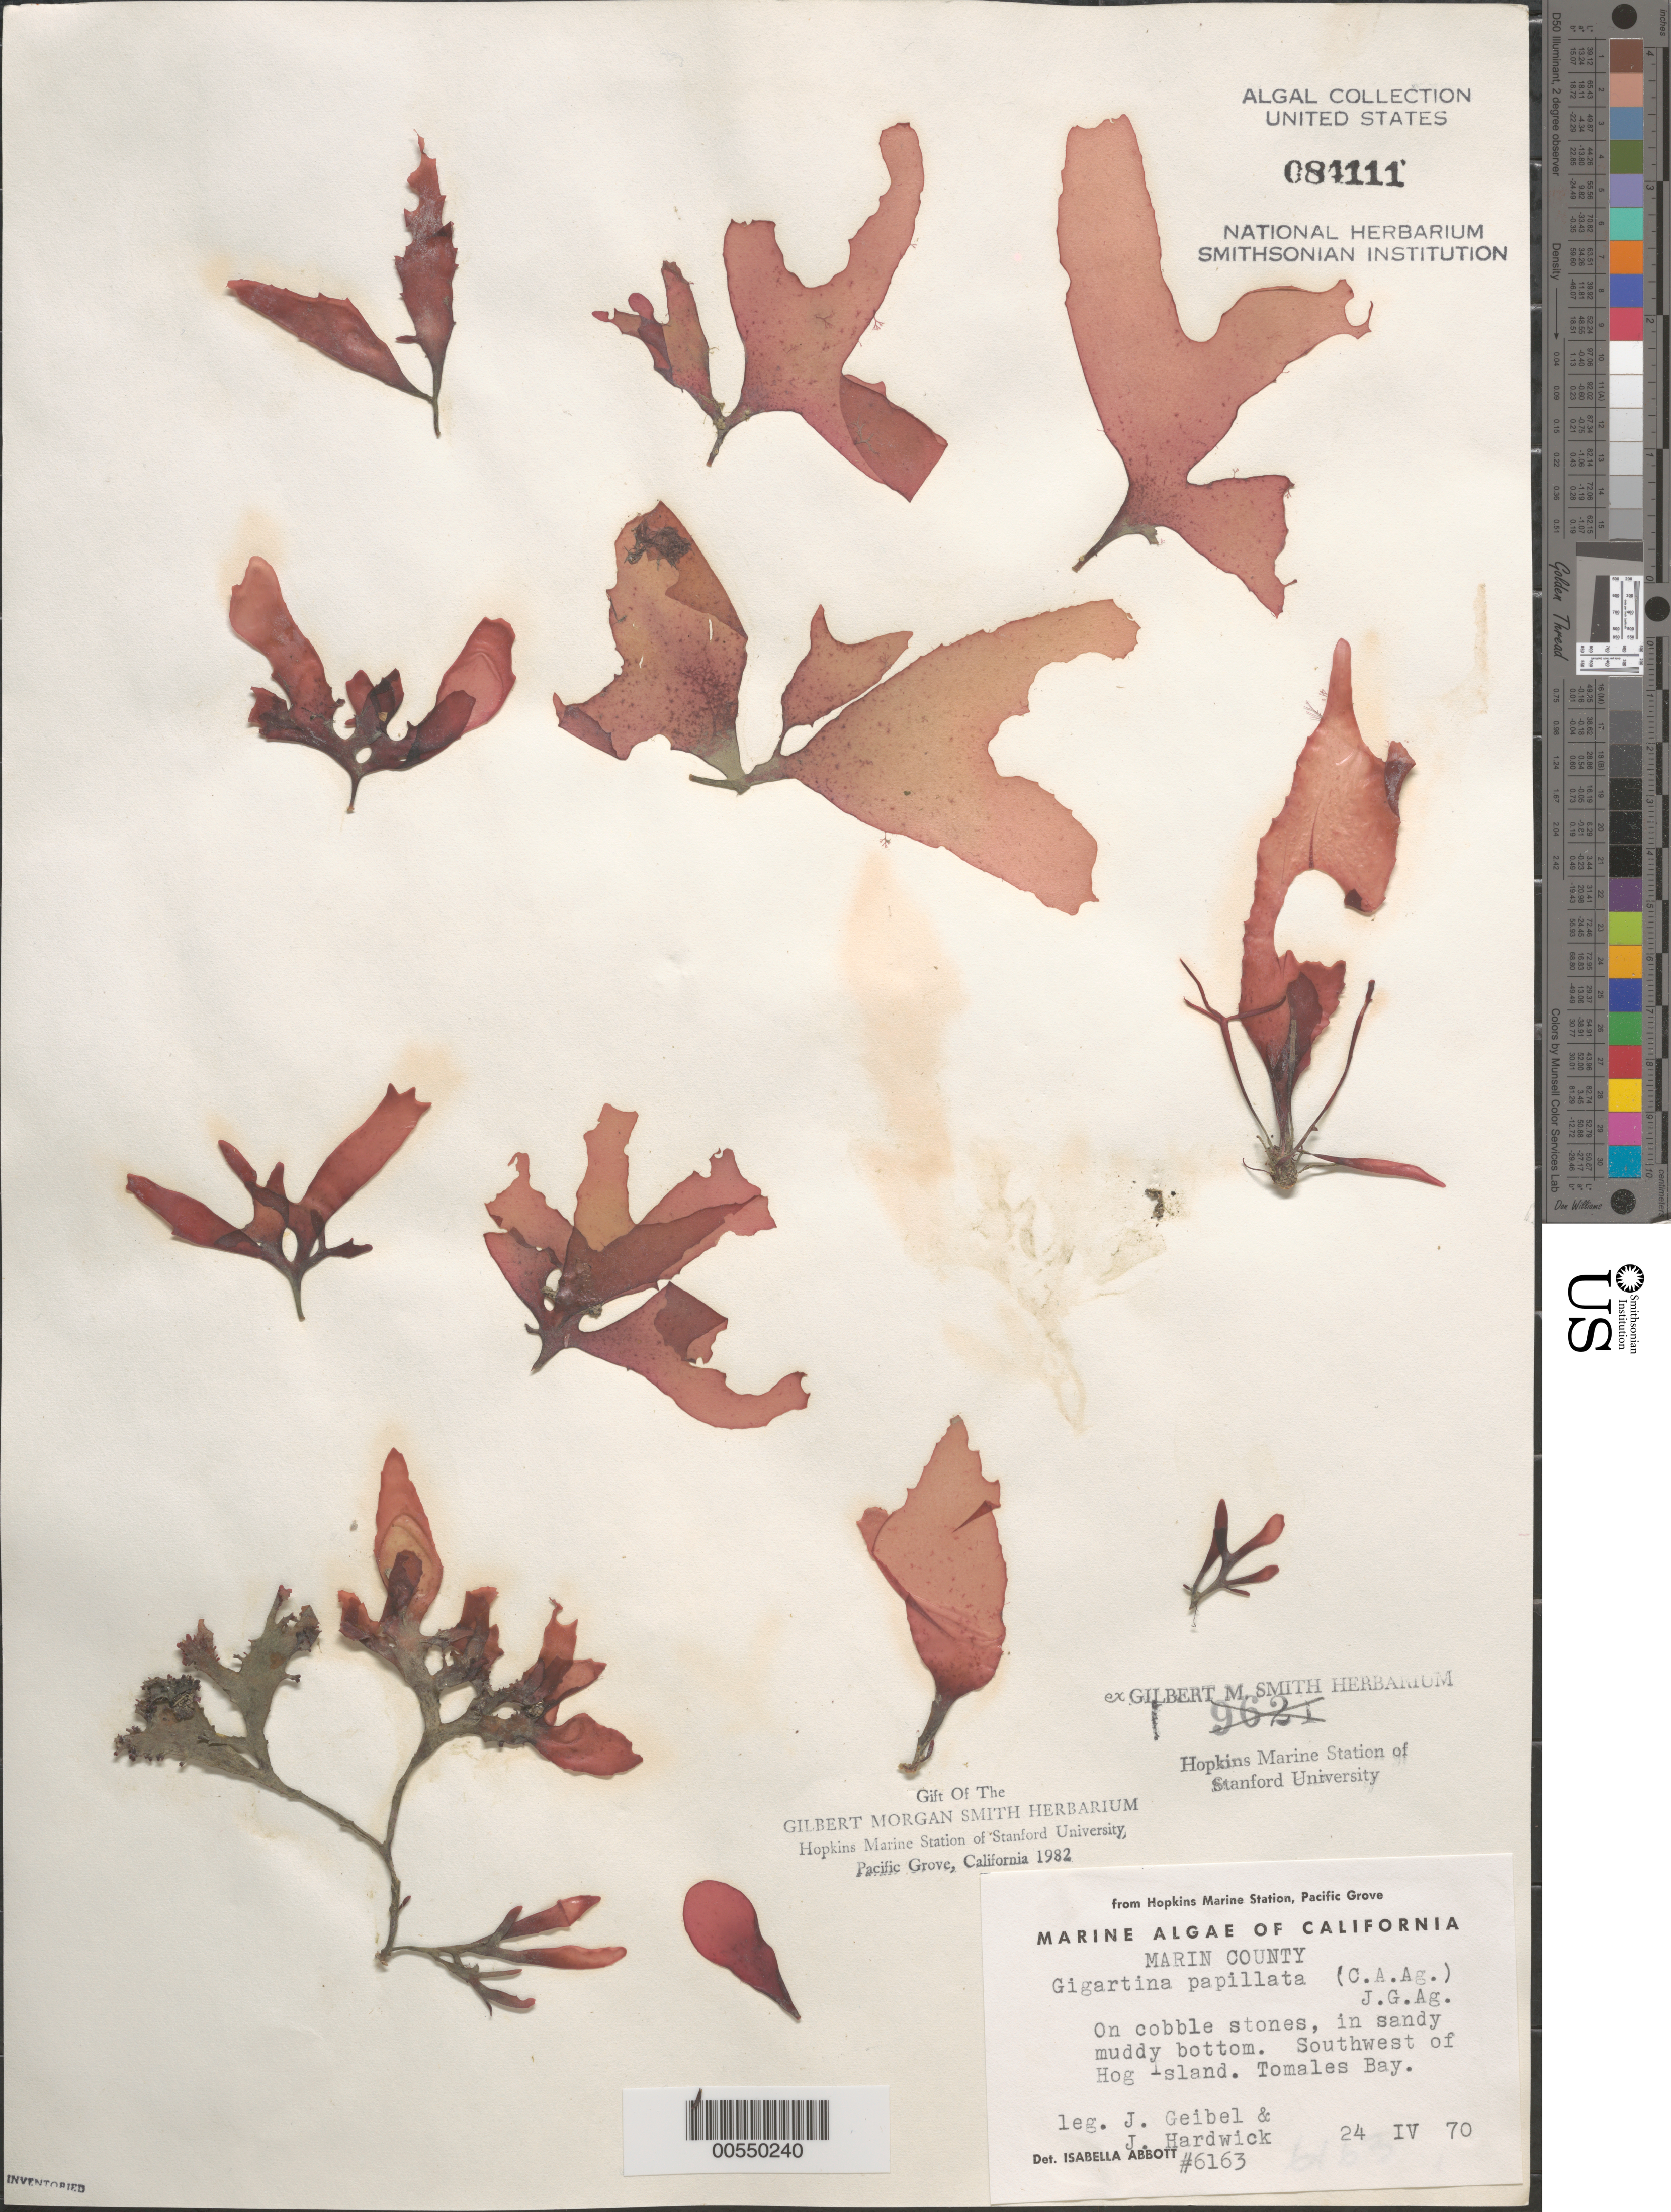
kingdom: Plantae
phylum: Rhodophyta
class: Florideophyceae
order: Gigartinales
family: Phyllophoraceae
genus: Mastocarpus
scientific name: Mastocarpus papillatus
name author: (C. Agardh) Kütz.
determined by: Algae name updating Project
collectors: J. Geibel & J. Hardwick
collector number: IAA 6163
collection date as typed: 24 Apr 1970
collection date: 1970-04-24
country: United States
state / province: California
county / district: Marin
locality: Tomales Bay, southwest of Hog Island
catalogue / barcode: US 84111